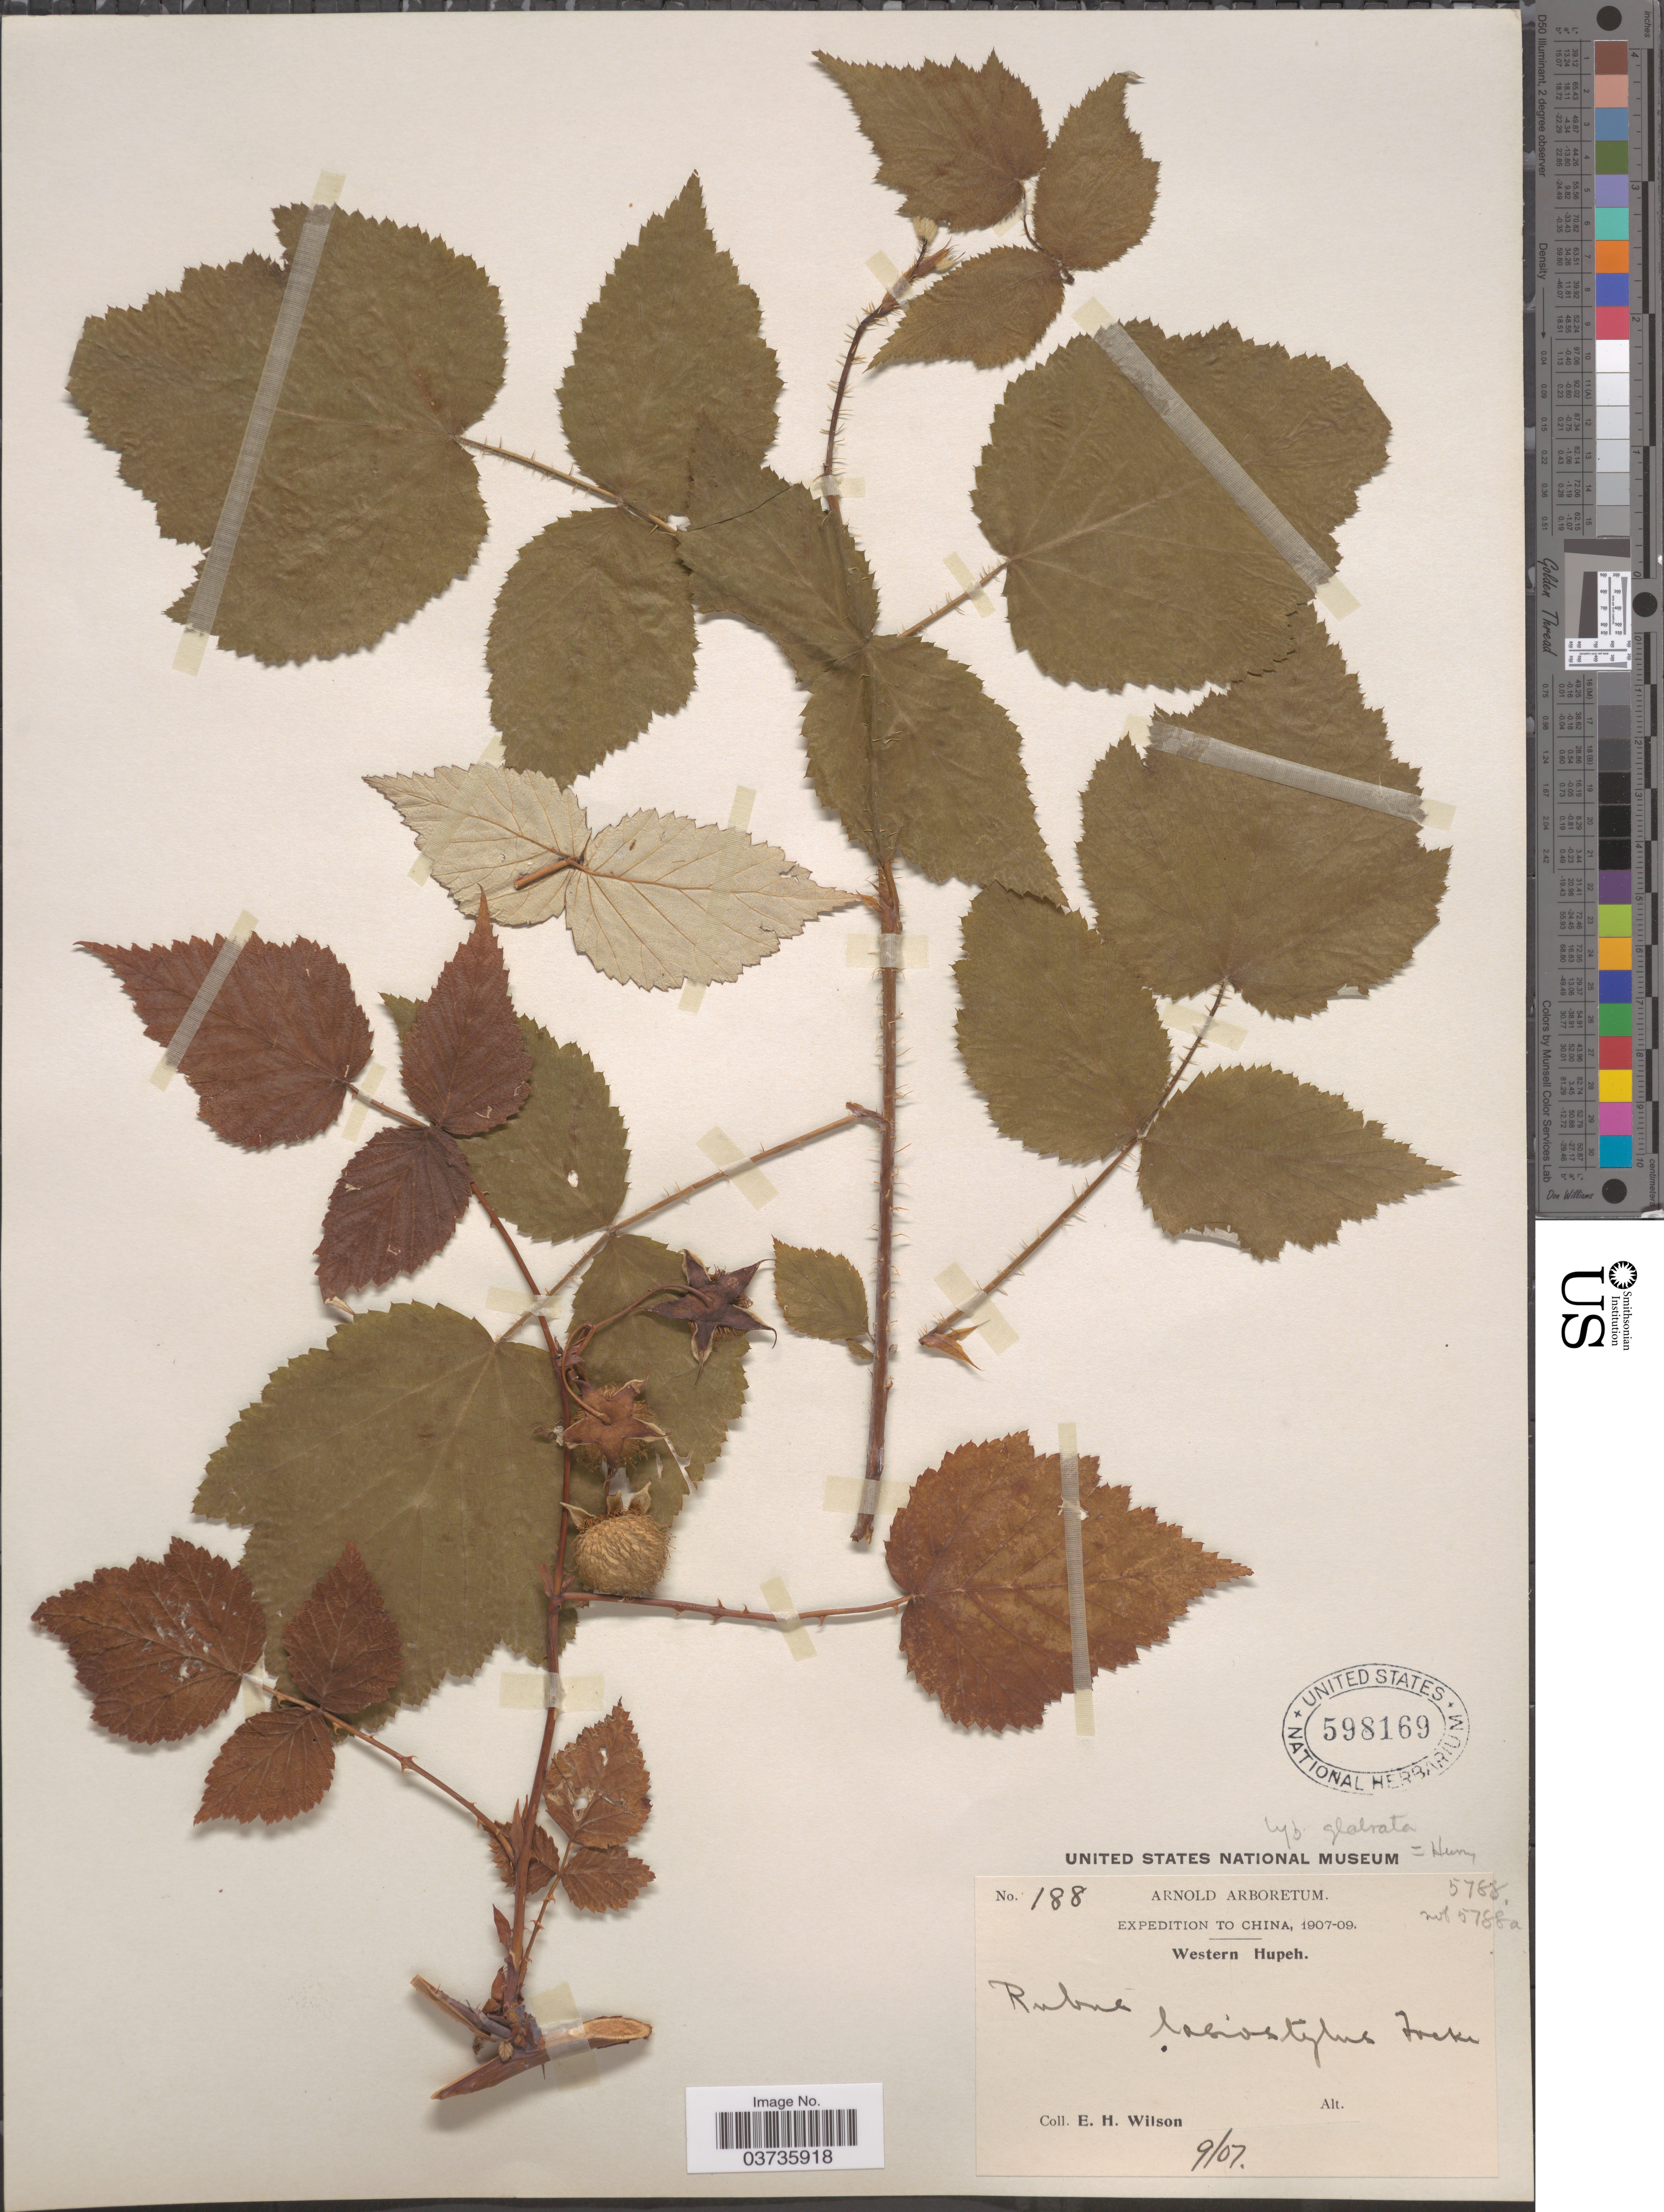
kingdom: Plantae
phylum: Tracheophyta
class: Magnoliopsida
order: Rosales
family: Rosaceae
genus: Rubus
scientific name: Rubus lasiostylus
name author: Focke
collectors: E. Wilson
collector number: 188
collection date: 1907-09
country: China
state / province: Hubei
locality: Western Hupeh.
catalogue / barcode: US 598169